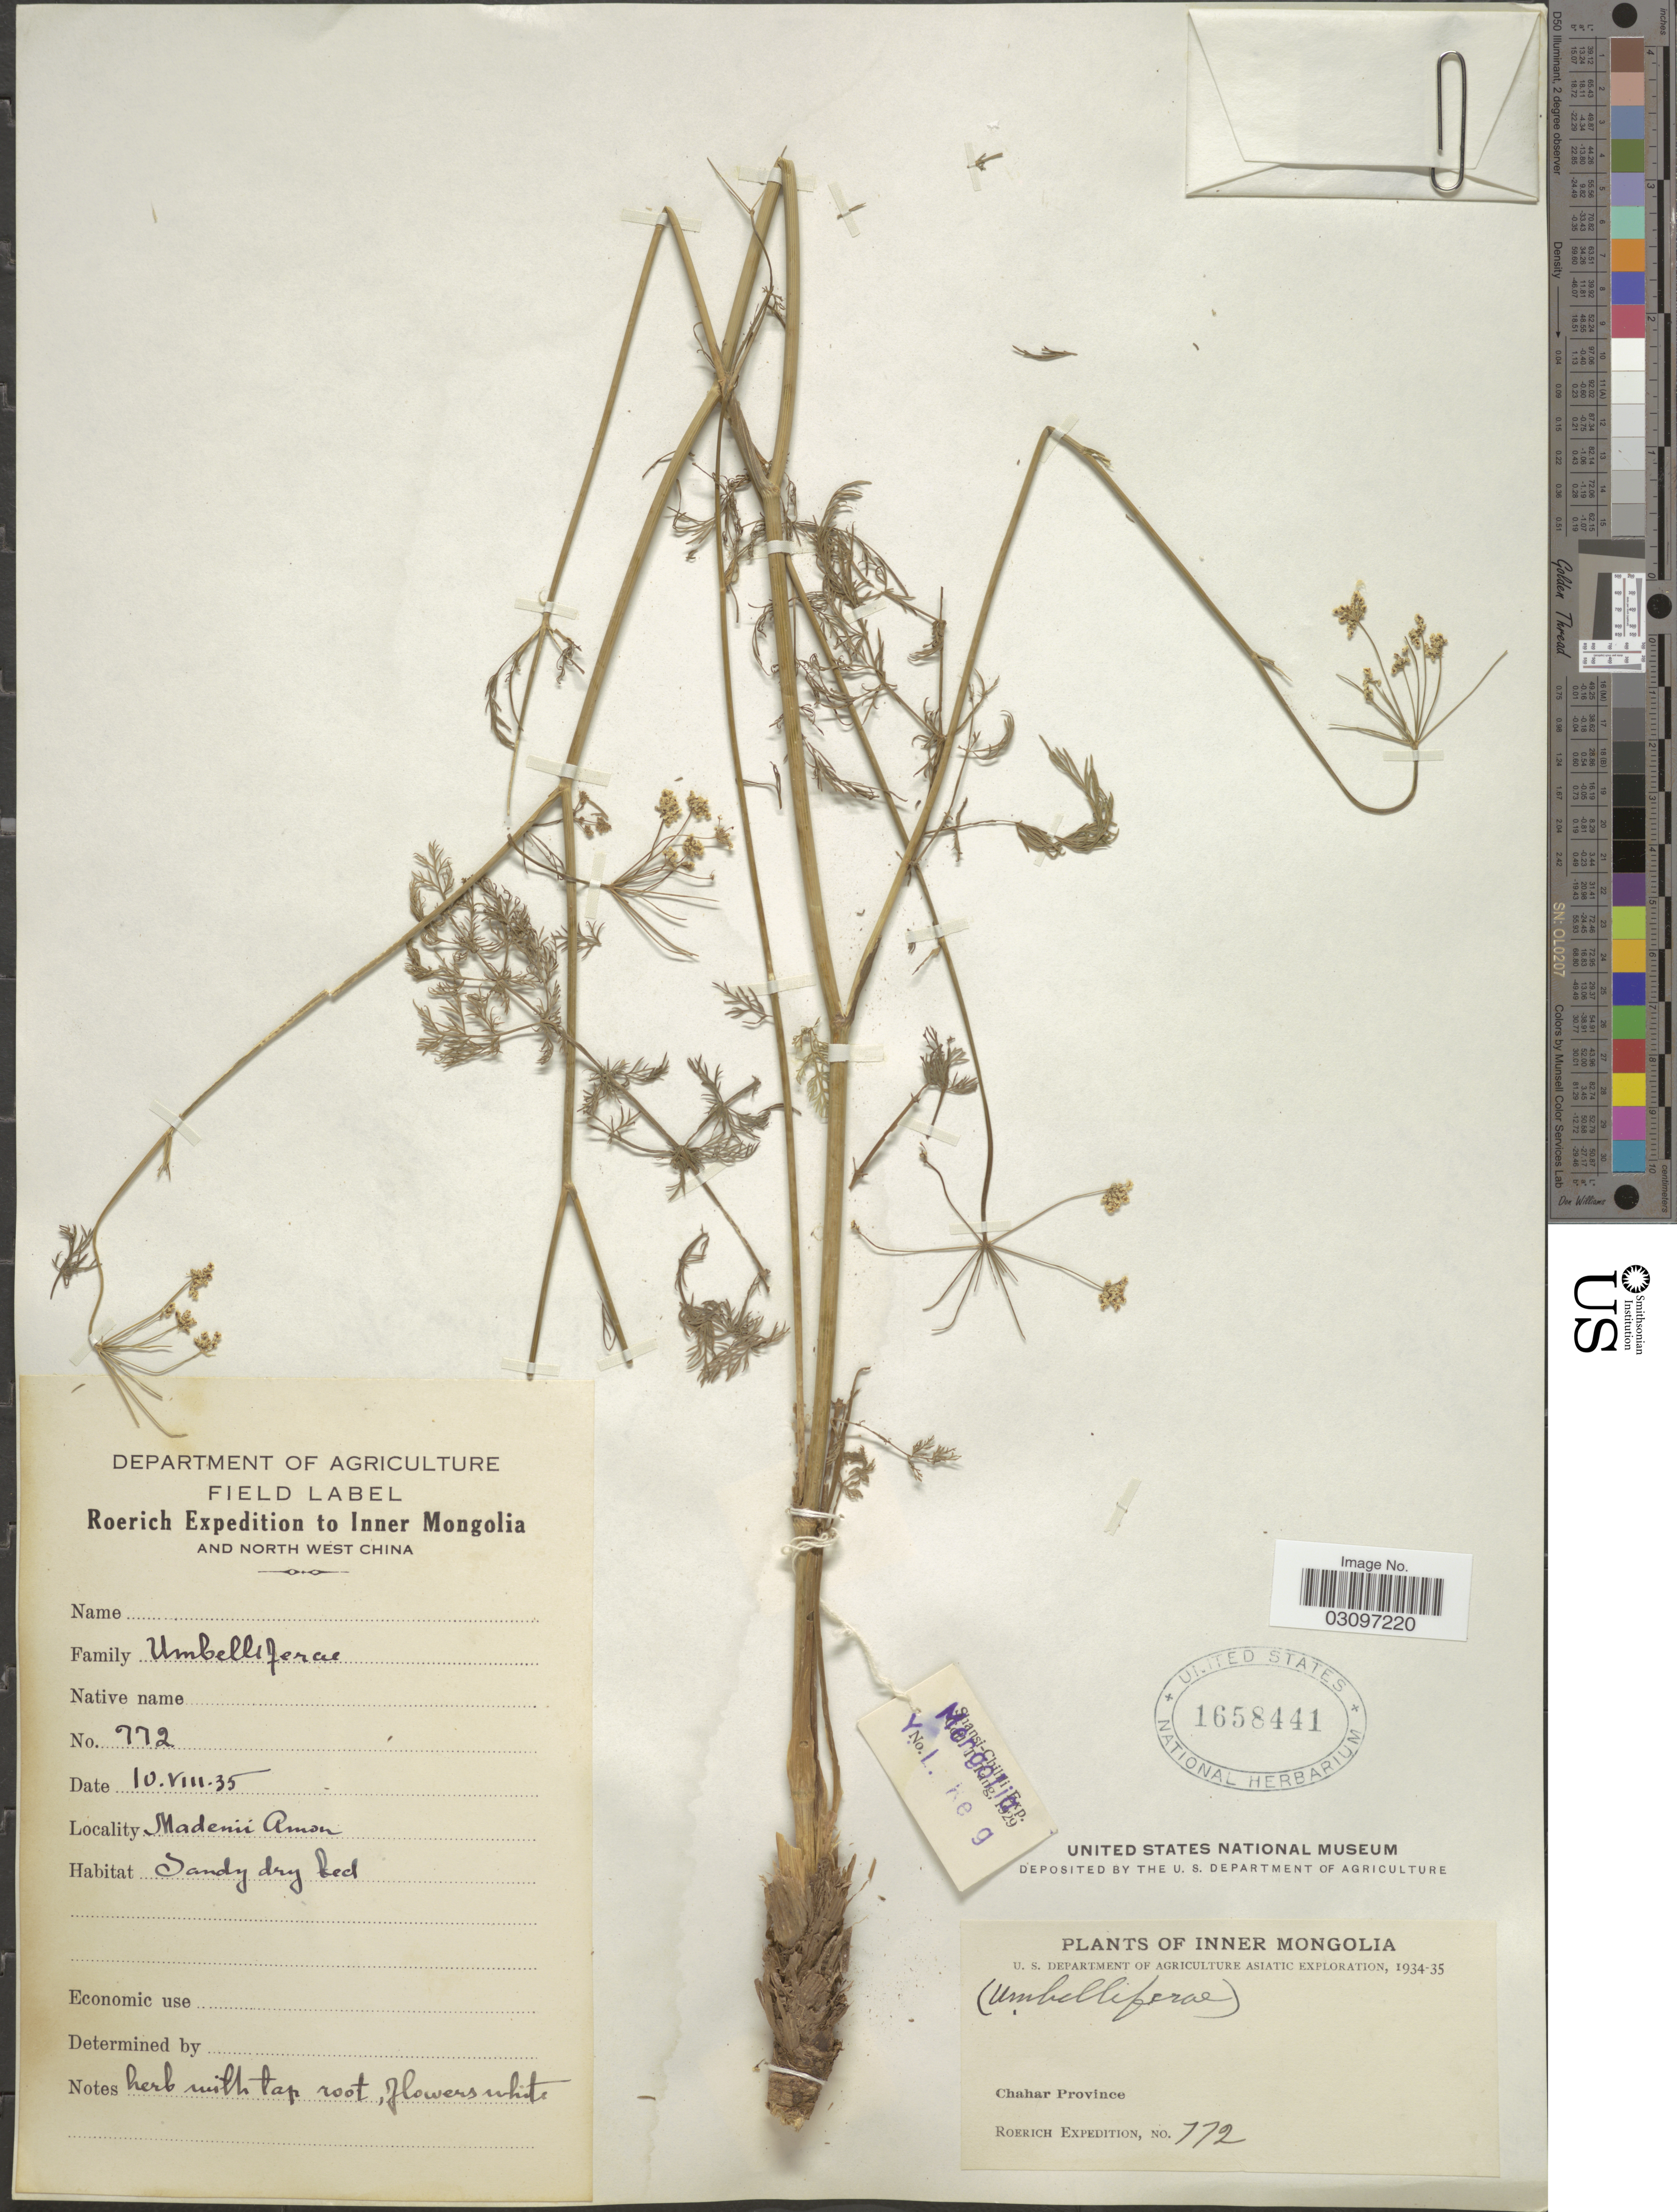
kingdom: Plantae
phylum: Tracheophyta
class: Magnoliopsida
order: Apiales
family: Apiaceae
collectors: Roerich Expedition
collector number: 772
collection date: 1935-08-10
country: Mongolia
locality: Madenii Amon. Chahar Province.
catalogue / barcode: US 1658441